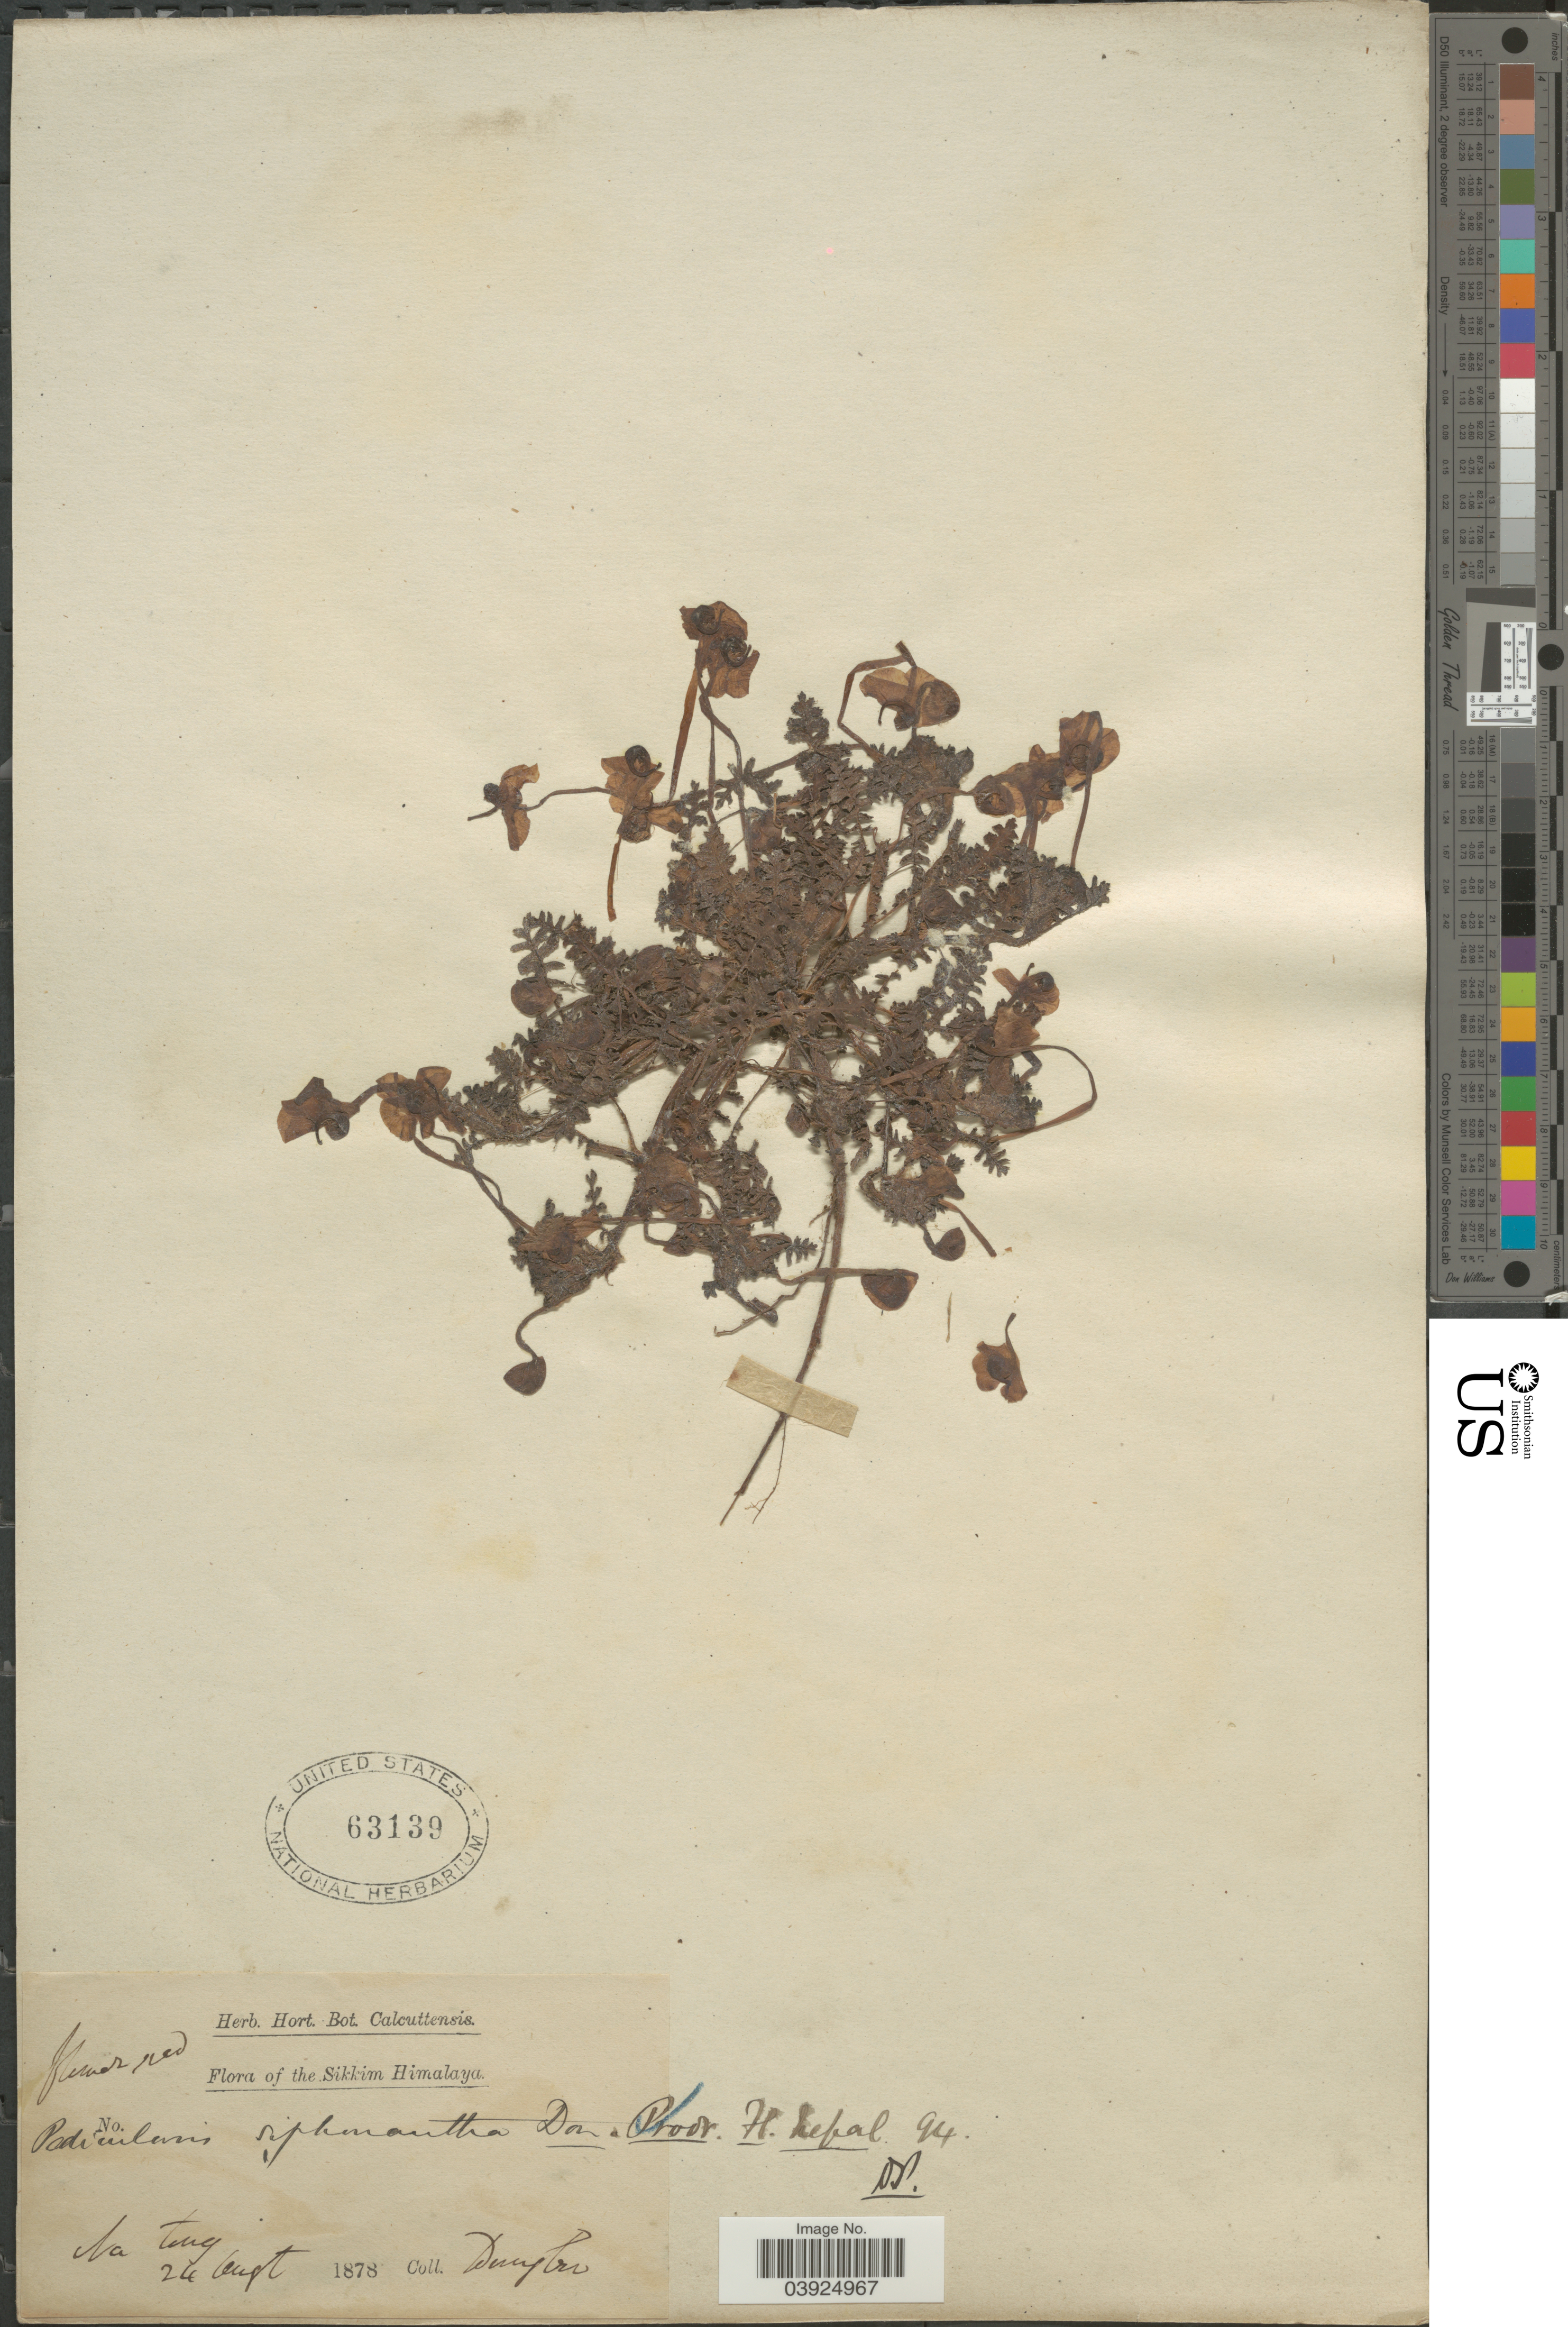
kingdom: Plantae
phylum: Tracheophyta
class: Magnoliopsida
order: Lamiales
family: Orobanchaceae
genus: Pedicularis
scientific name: Pedicularis siphonantha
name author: D. Don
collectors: Dungboo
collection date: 1878-08-24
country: India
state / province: Sikkim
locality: Sikkim Himalaya. Na Tung.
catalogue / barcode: US 63139